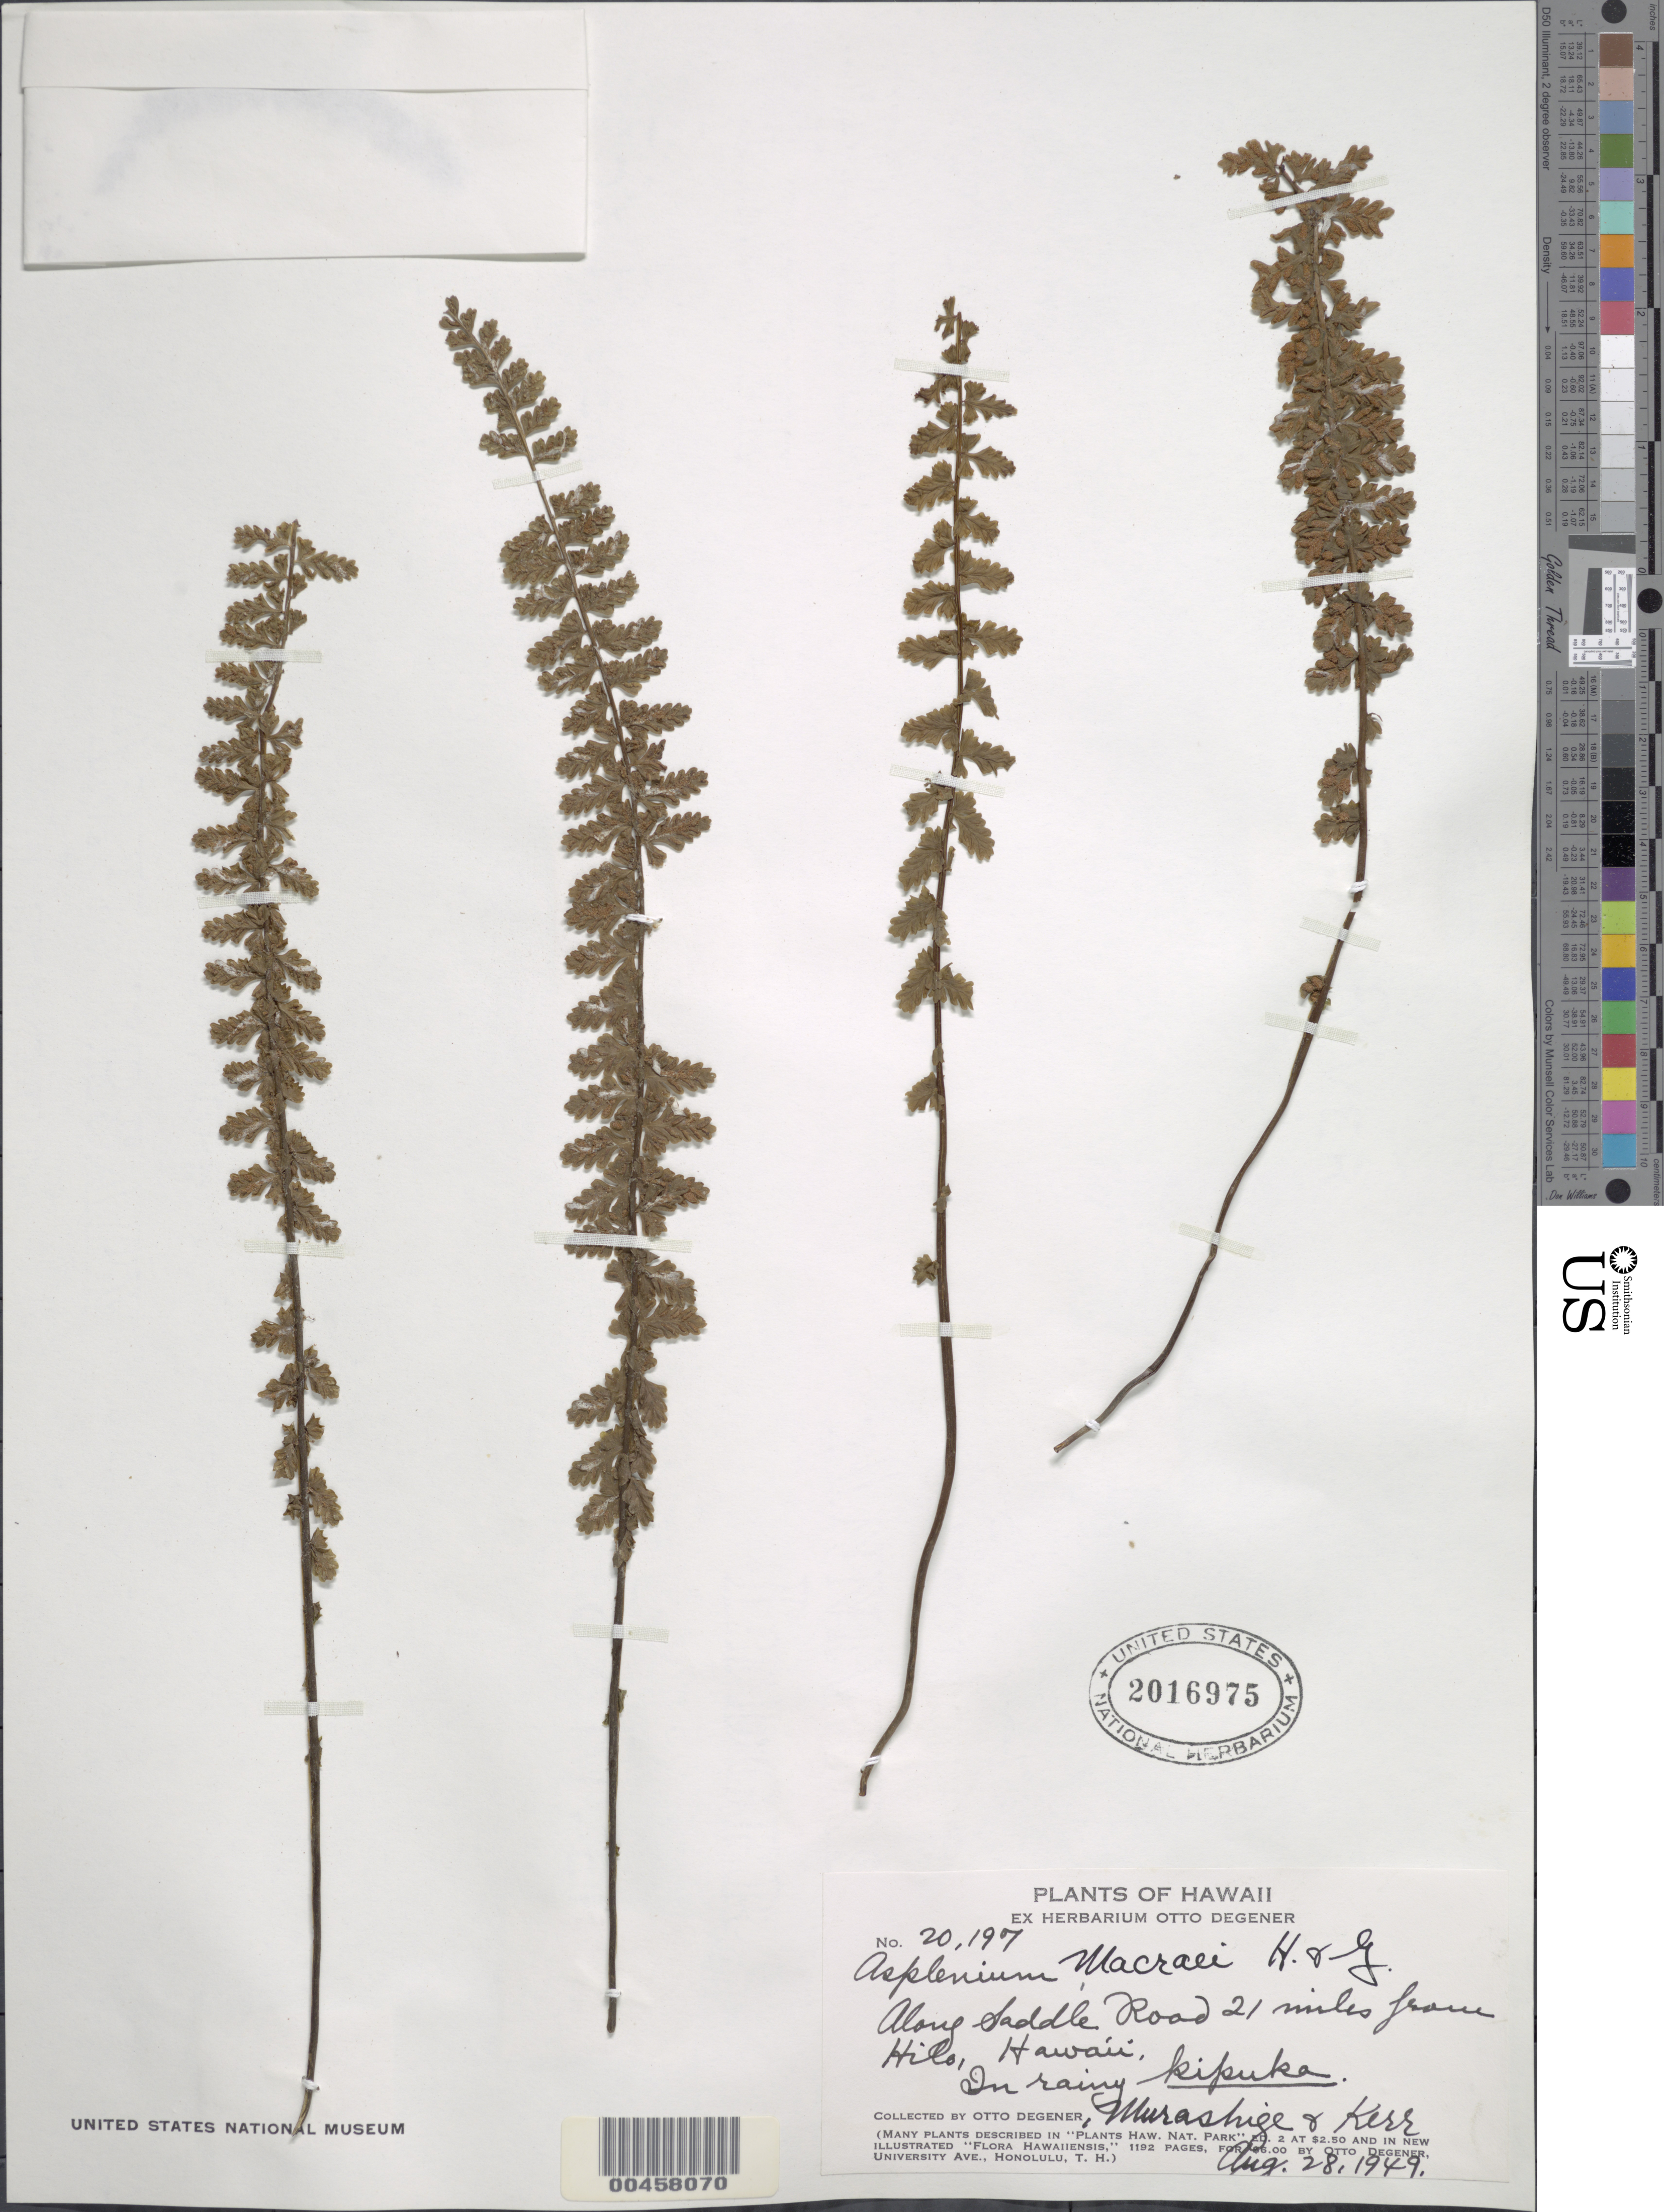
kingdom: Plantae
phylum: Tracheophyta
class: Polypodiopsida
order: Polypodiales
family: Aspleniaceae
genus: Asplenium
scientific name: Asplenium macraei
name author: Hook. & Grev.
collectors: O. Degener, T. Murashige & Kerr, --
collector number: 20197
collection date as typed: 28 Aug 1949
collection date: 1949-08-28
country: United States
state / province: Hawaii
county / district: Hawaii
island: Hawaii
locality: Along Saddle Road 21 miles from Hilo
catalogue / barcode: US 2016975